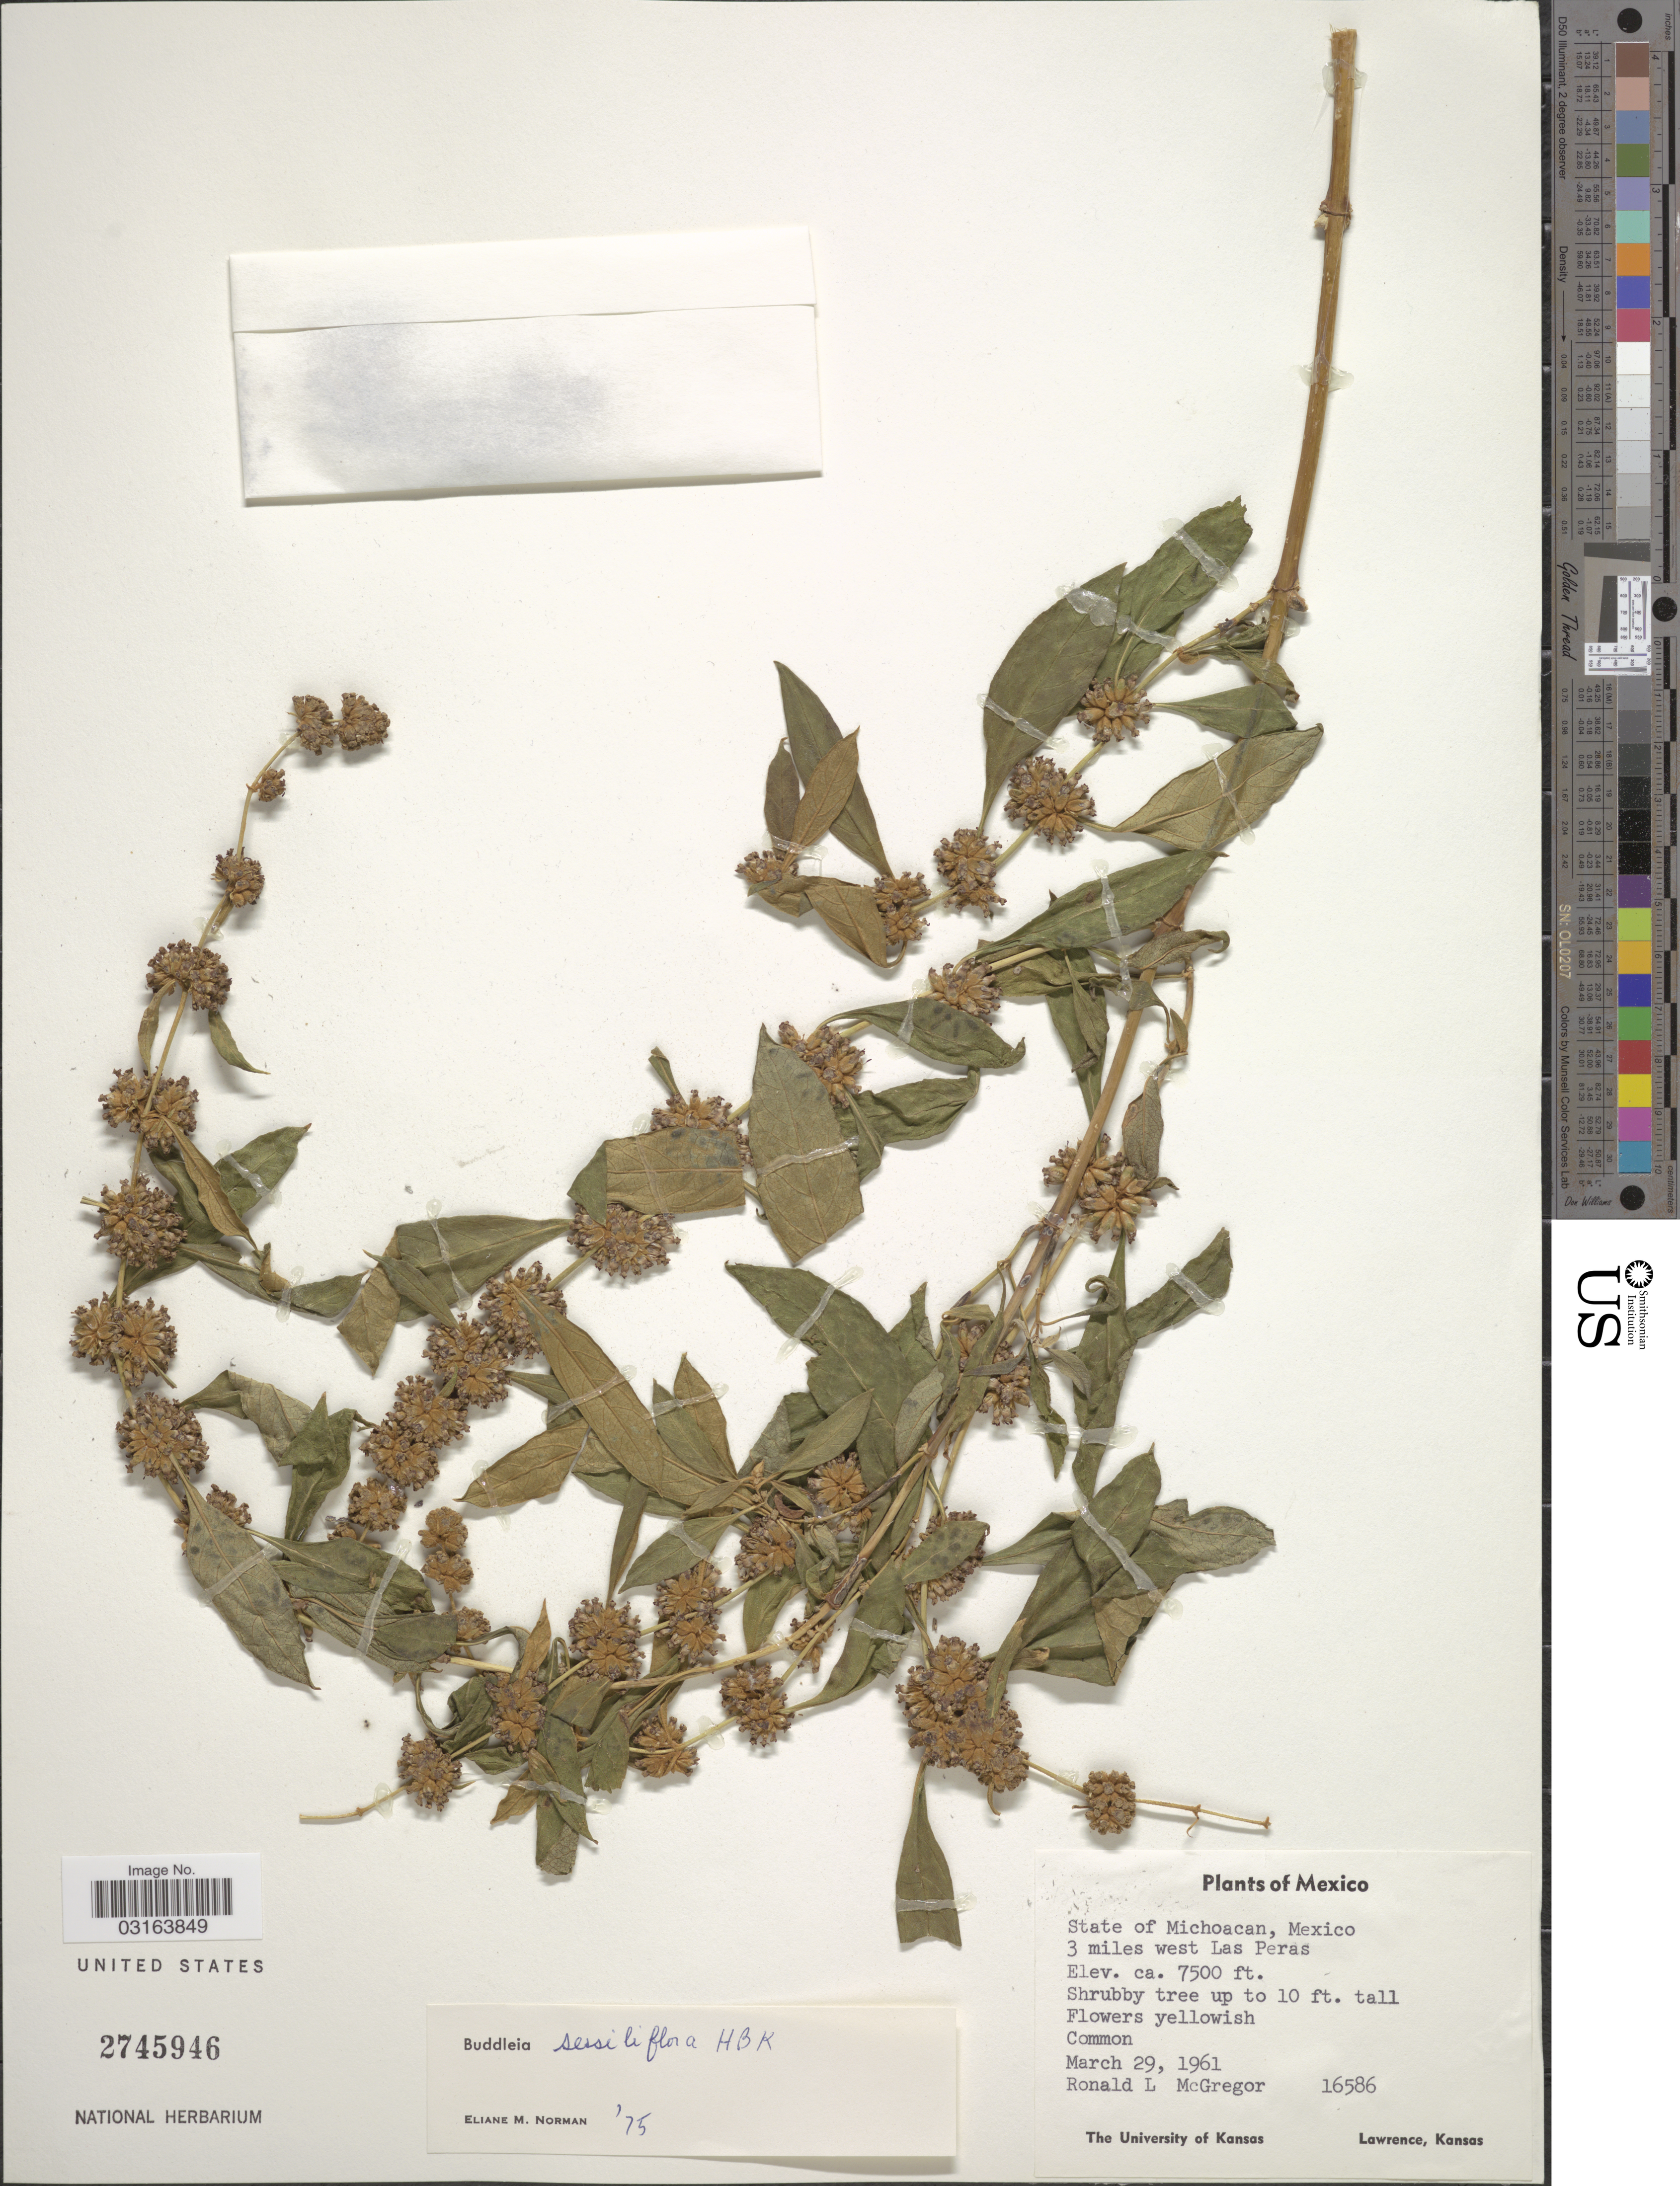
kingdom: Plantae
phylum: Tracheophyta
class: Magnoliopsida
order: Lamiales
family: Scrophulariaceae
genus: Buddleja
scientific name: Buddleja sessiliflora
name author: Kunth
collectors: R. McGregor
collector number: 16586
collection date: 1961-03-29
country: Mexico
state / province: Michoacán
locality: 3 miles west Las Peras.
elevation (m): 2286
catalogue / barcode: US 2745946